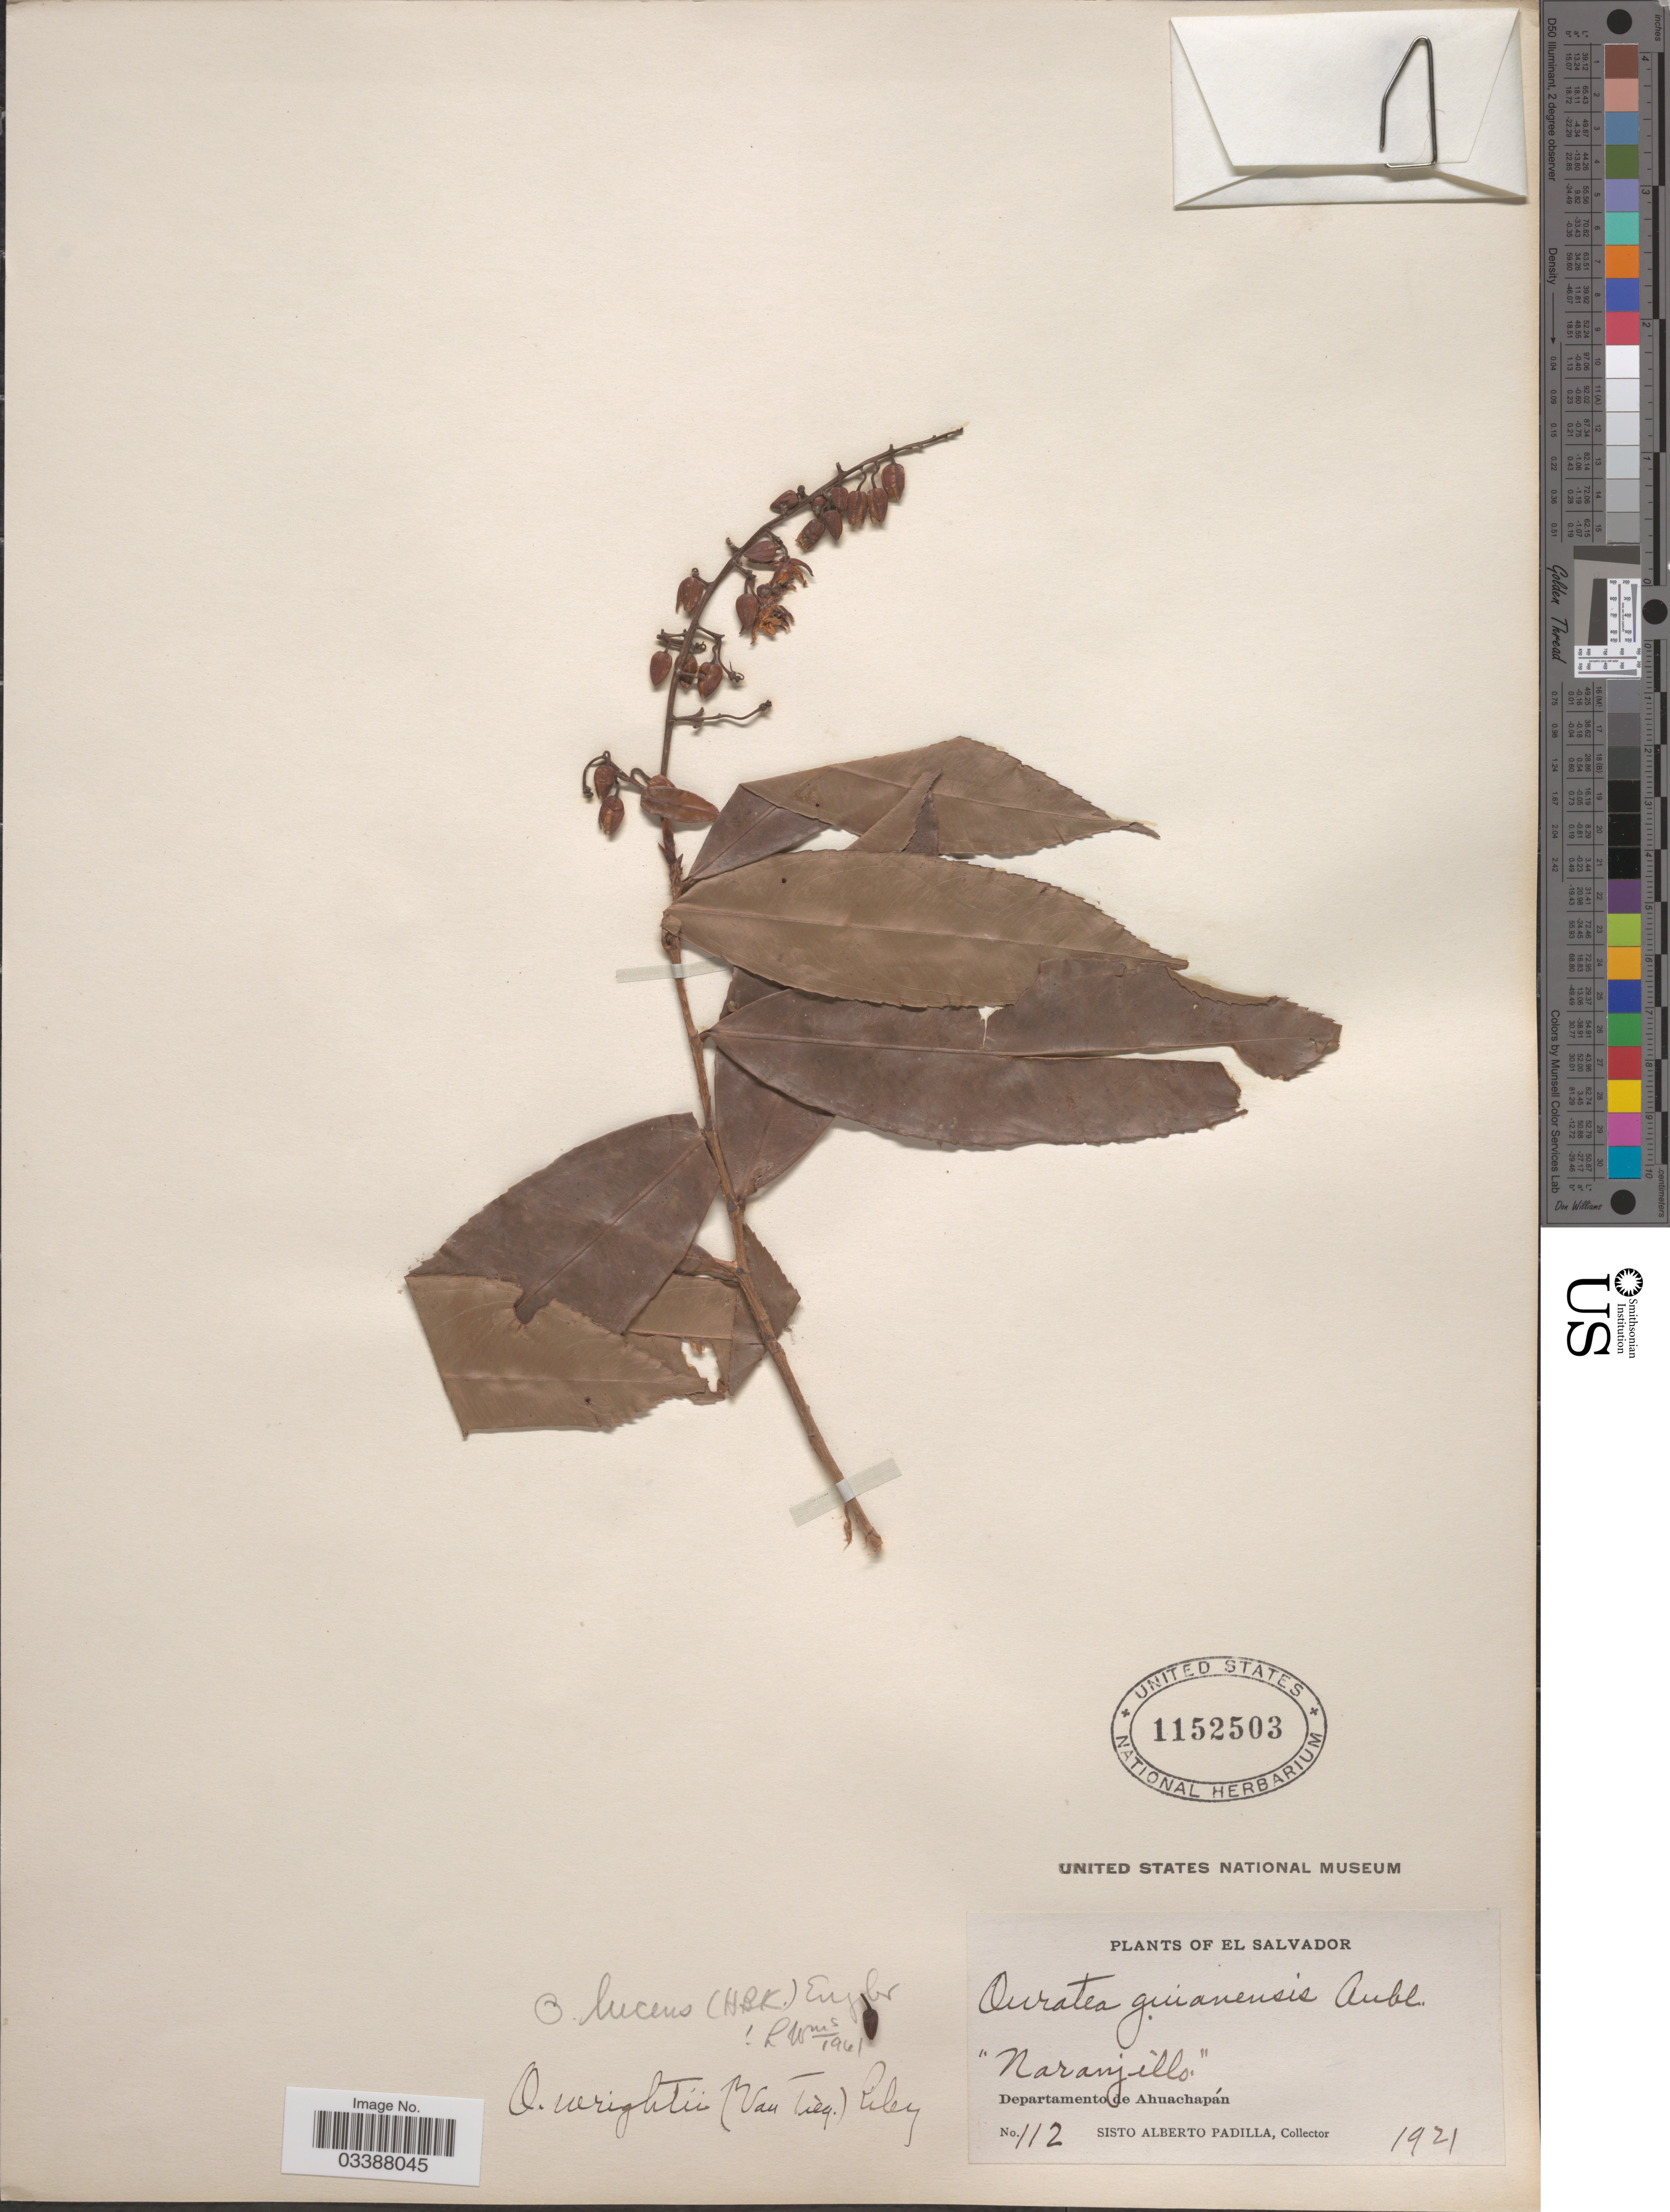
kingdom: Plantae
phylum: Tracheophyta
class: Magnoliopsida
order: Malpighiales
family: Ochnaceae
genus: Ouratea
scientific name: Ouratea lucens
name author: (Kunth) Engl.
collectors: S. A. Padilla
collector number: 112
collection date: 1921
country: El Salvador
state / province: Ahuachapan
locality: Departamento de Ahuachapán.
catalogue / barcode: US 1152503